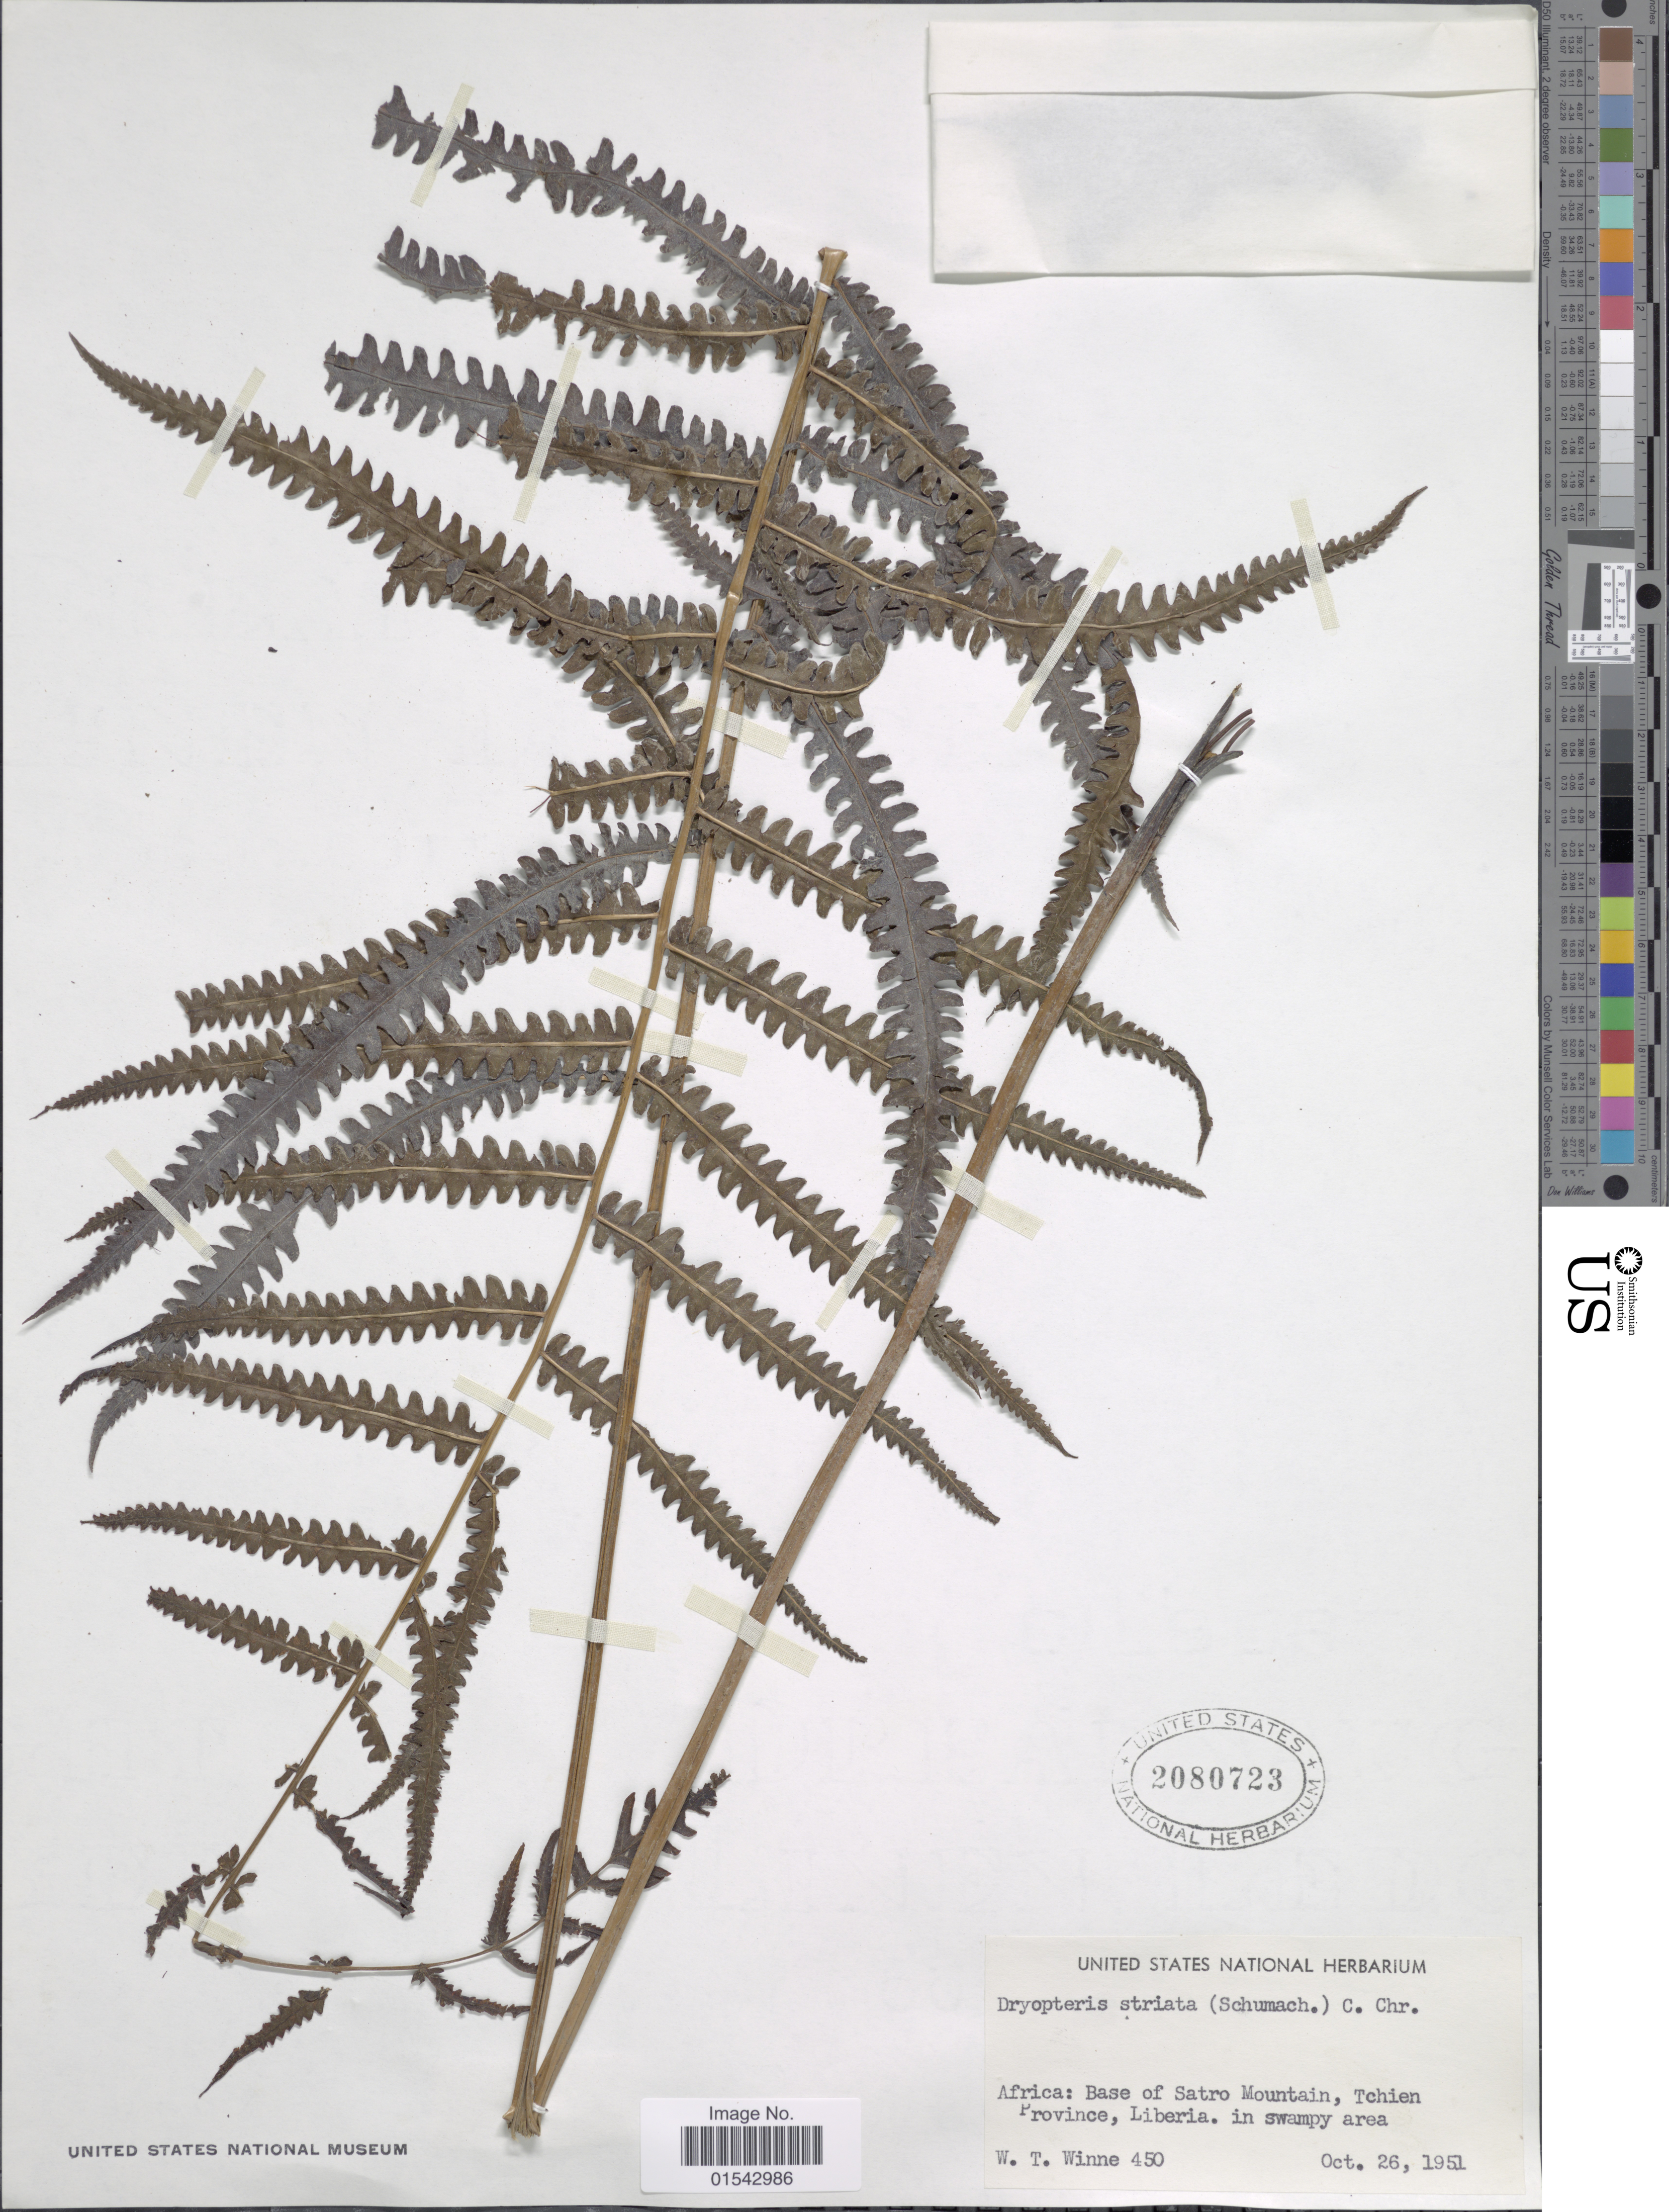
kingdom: Plantae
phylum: Tracheophyta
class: Polypodiopsida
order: Polypodiales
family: Thelypteridaceae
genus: Cyclosorus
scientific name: Cyclosorus interruptus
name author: (Willd.) H. Itô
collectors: W. Winne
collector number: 450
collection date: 1951-10-26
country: Liberia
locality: Africa: Base of Satro Mountain, Tchien Province, Liberia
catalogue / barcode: US 2080723